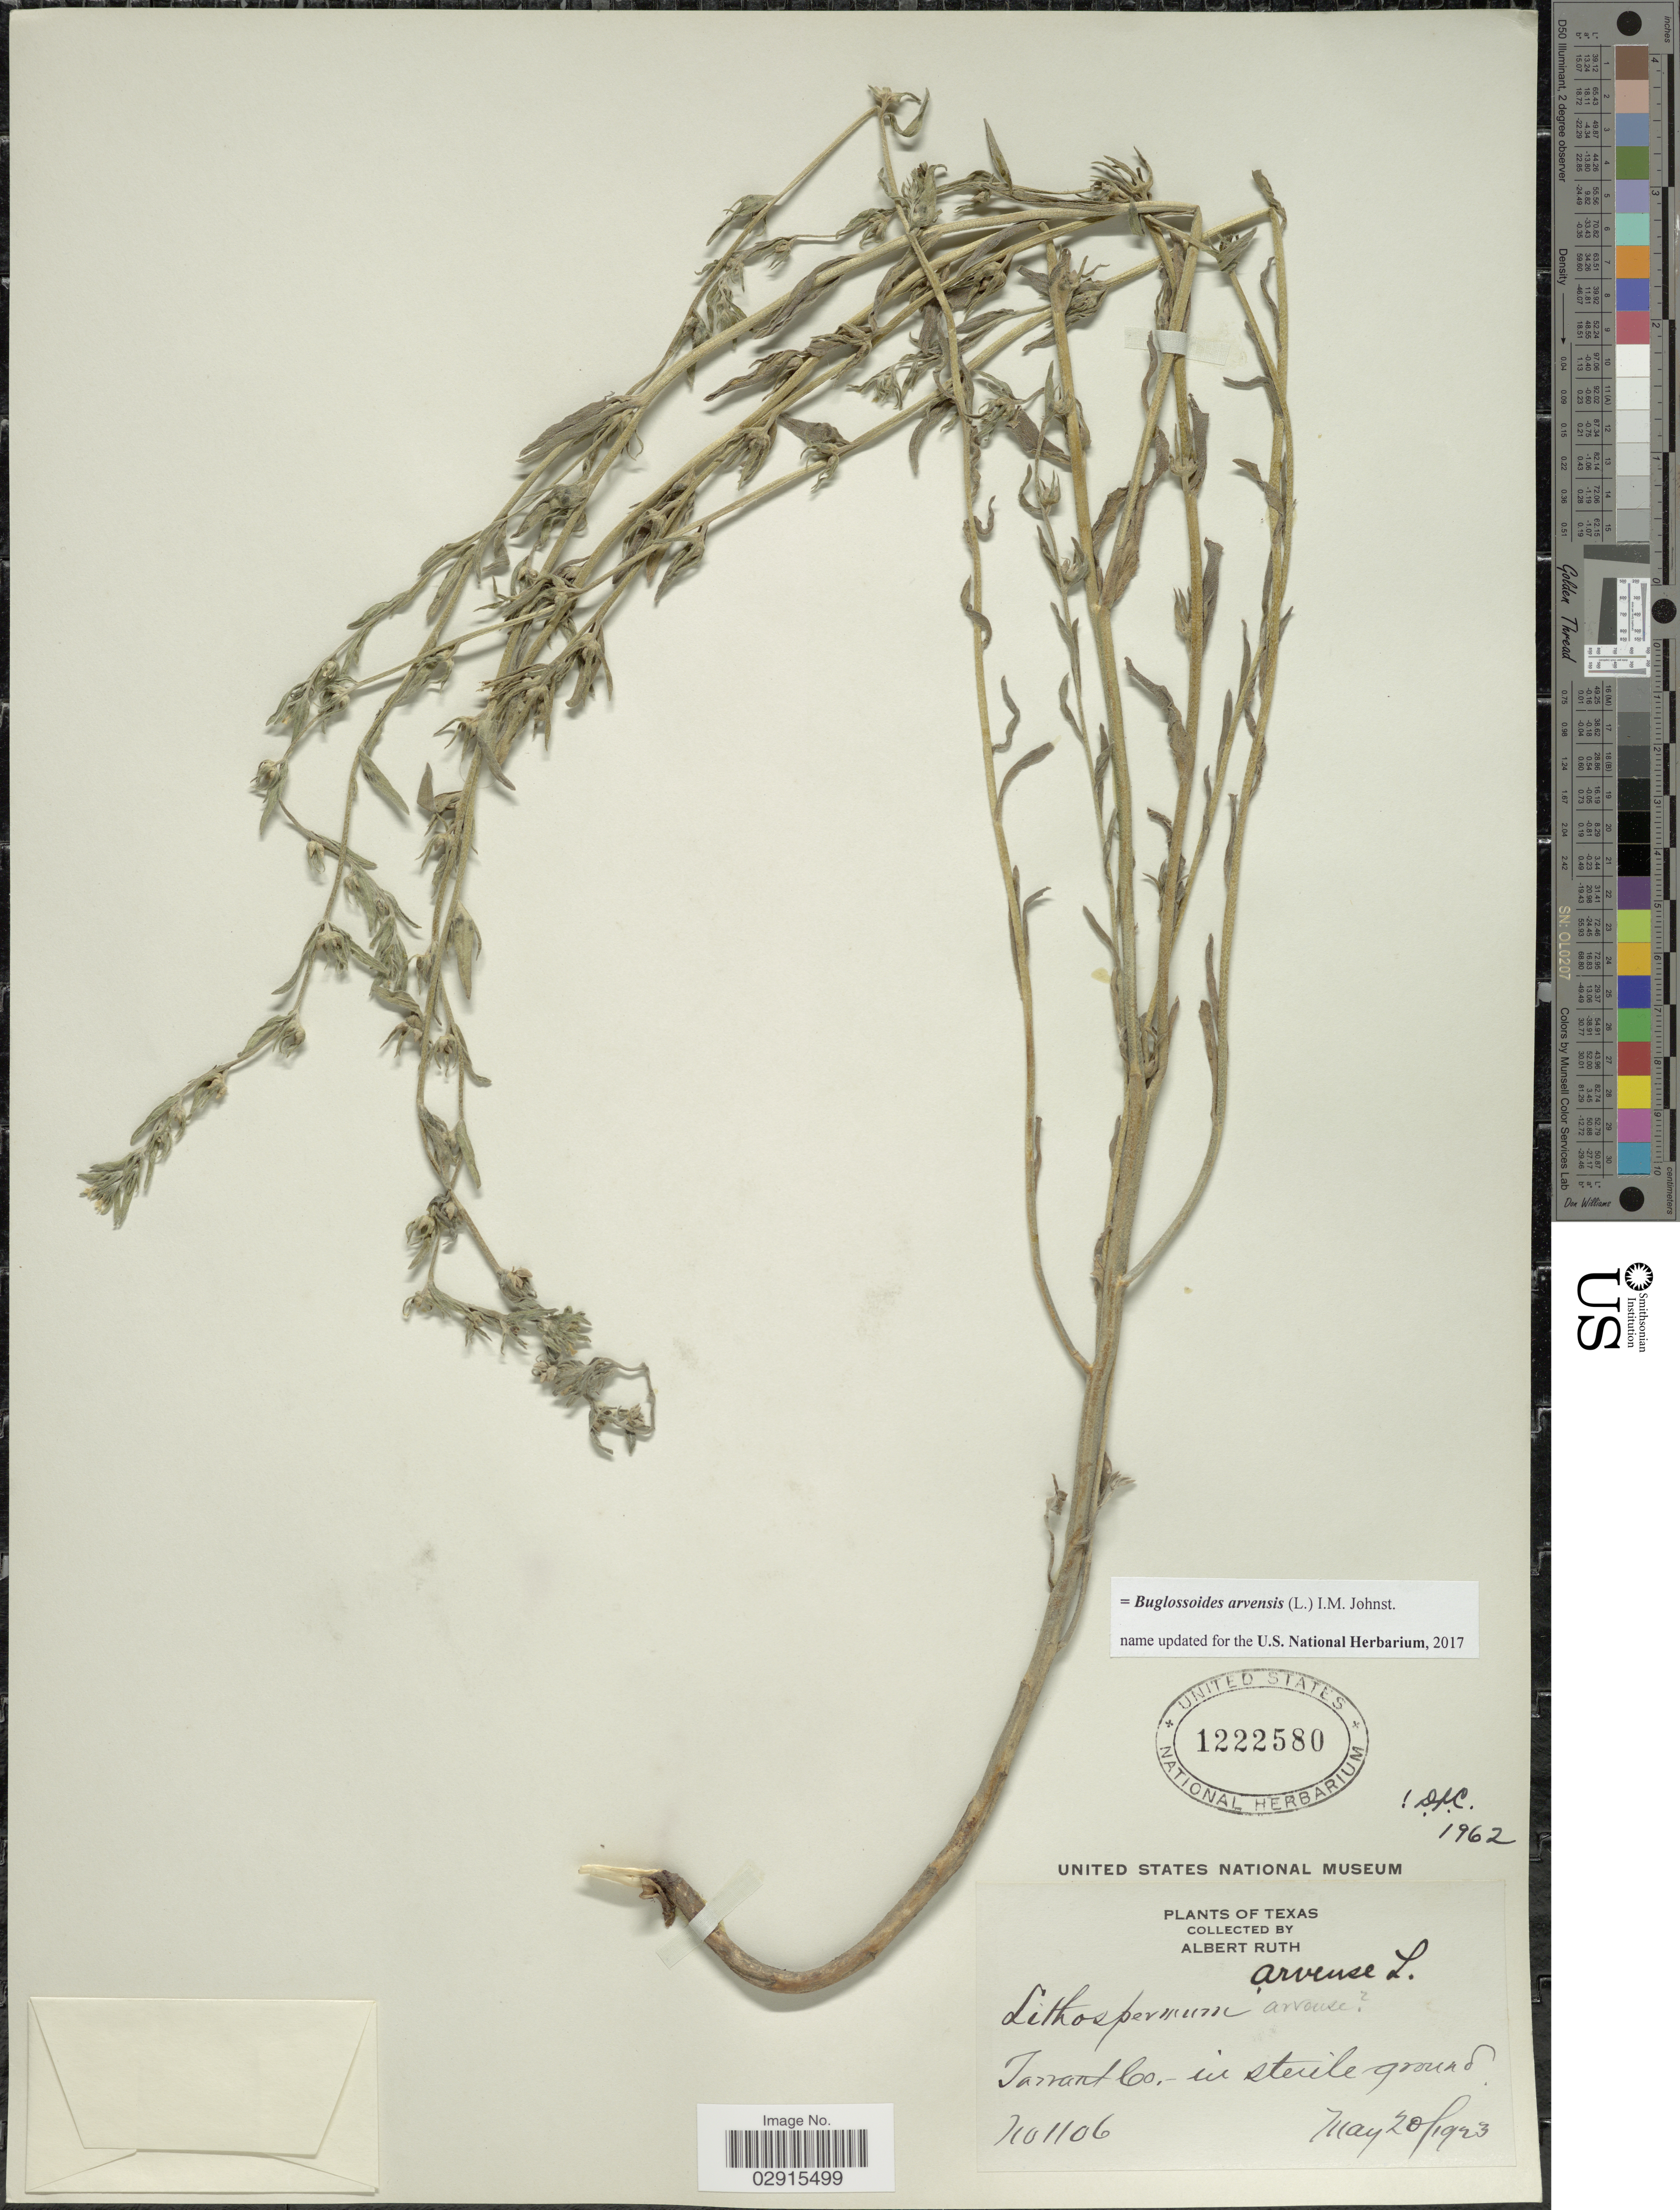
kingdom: Plantae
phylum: Tracheophyta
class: Magnoliopsida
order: Boraginales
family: Boraginaceae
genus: Buglossoides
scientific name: Buglossoides arvensis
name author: (L.) I.M. Johnst.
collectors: A. Ruth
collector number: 1106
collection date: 1923-05-20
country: United States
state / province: Texas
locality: Tarrant Co.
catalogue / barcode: US 1222580